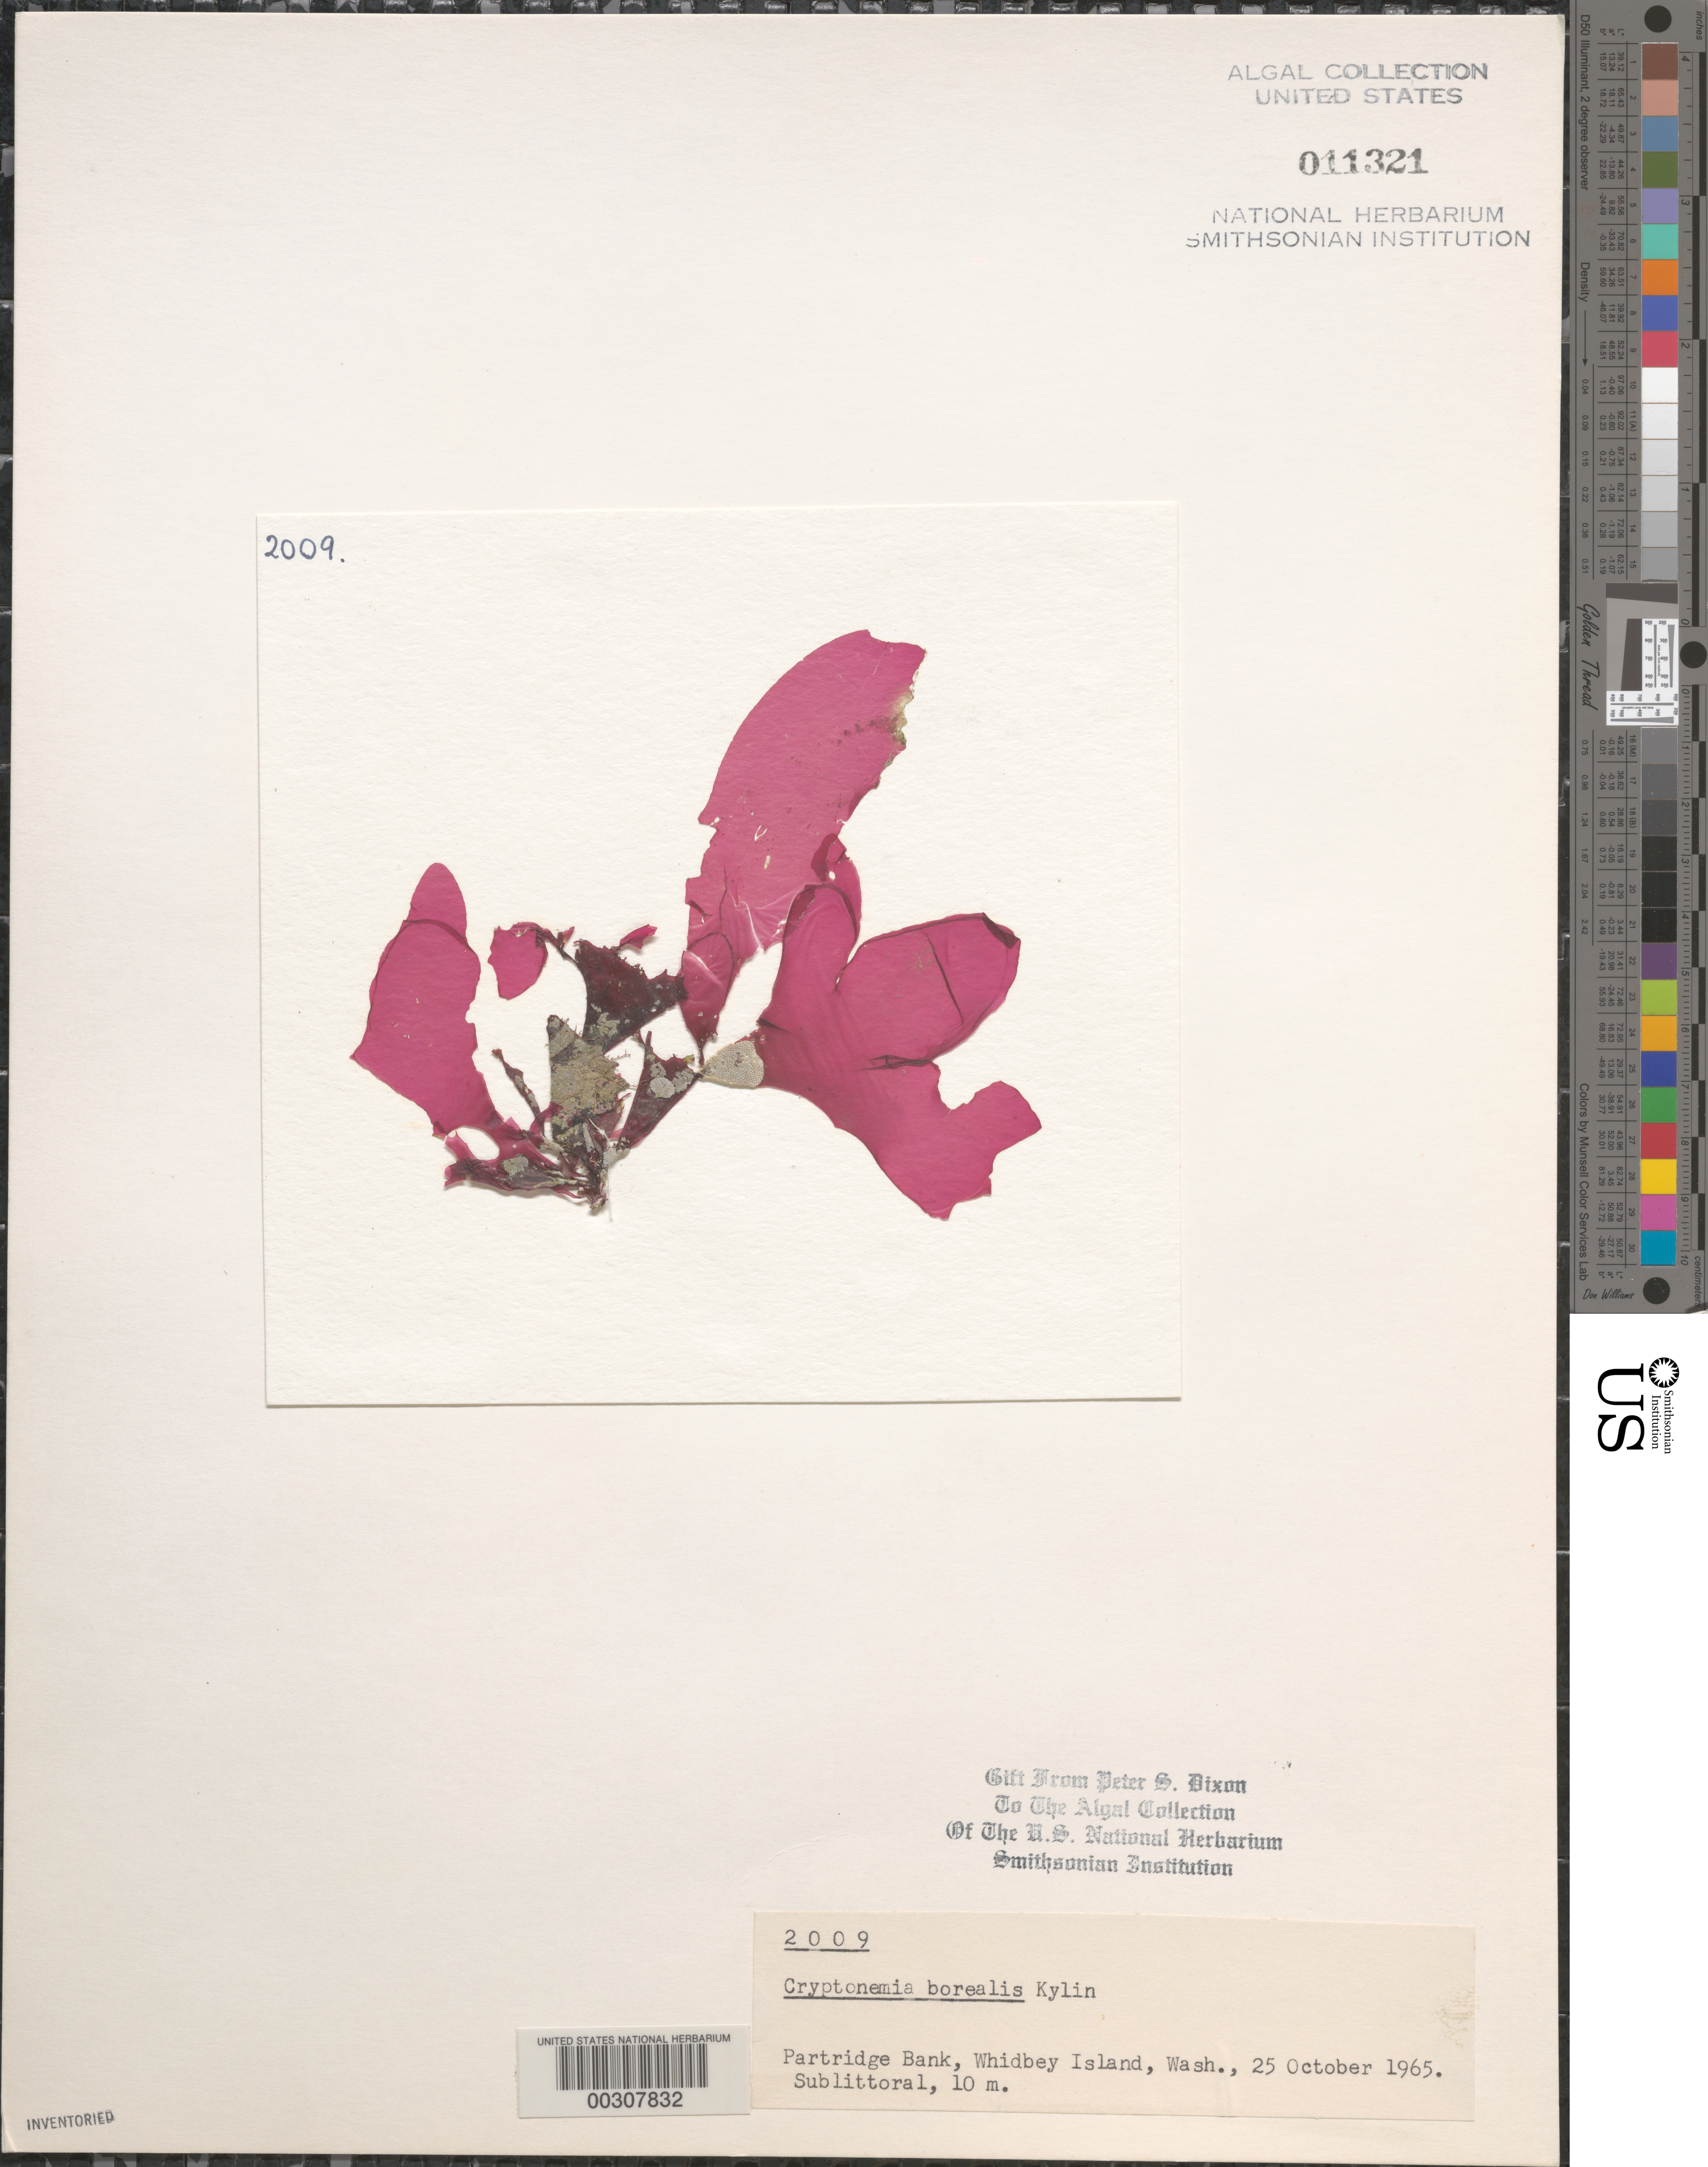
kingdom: Plantae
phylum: Rhodophyta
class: Florideophyceae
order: Halymeniales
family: Halymeniaceae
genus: Cryptonemia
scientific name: Cryptonemia borealis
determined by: Dixon, P. S.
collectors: P. S. Dixon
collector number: PSD 2009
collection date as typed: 25 Oct 1965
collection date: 1965-10-25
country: United States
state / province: Washington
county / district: Island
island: Whidbey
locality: Partridge Bank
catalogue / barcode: US 11321